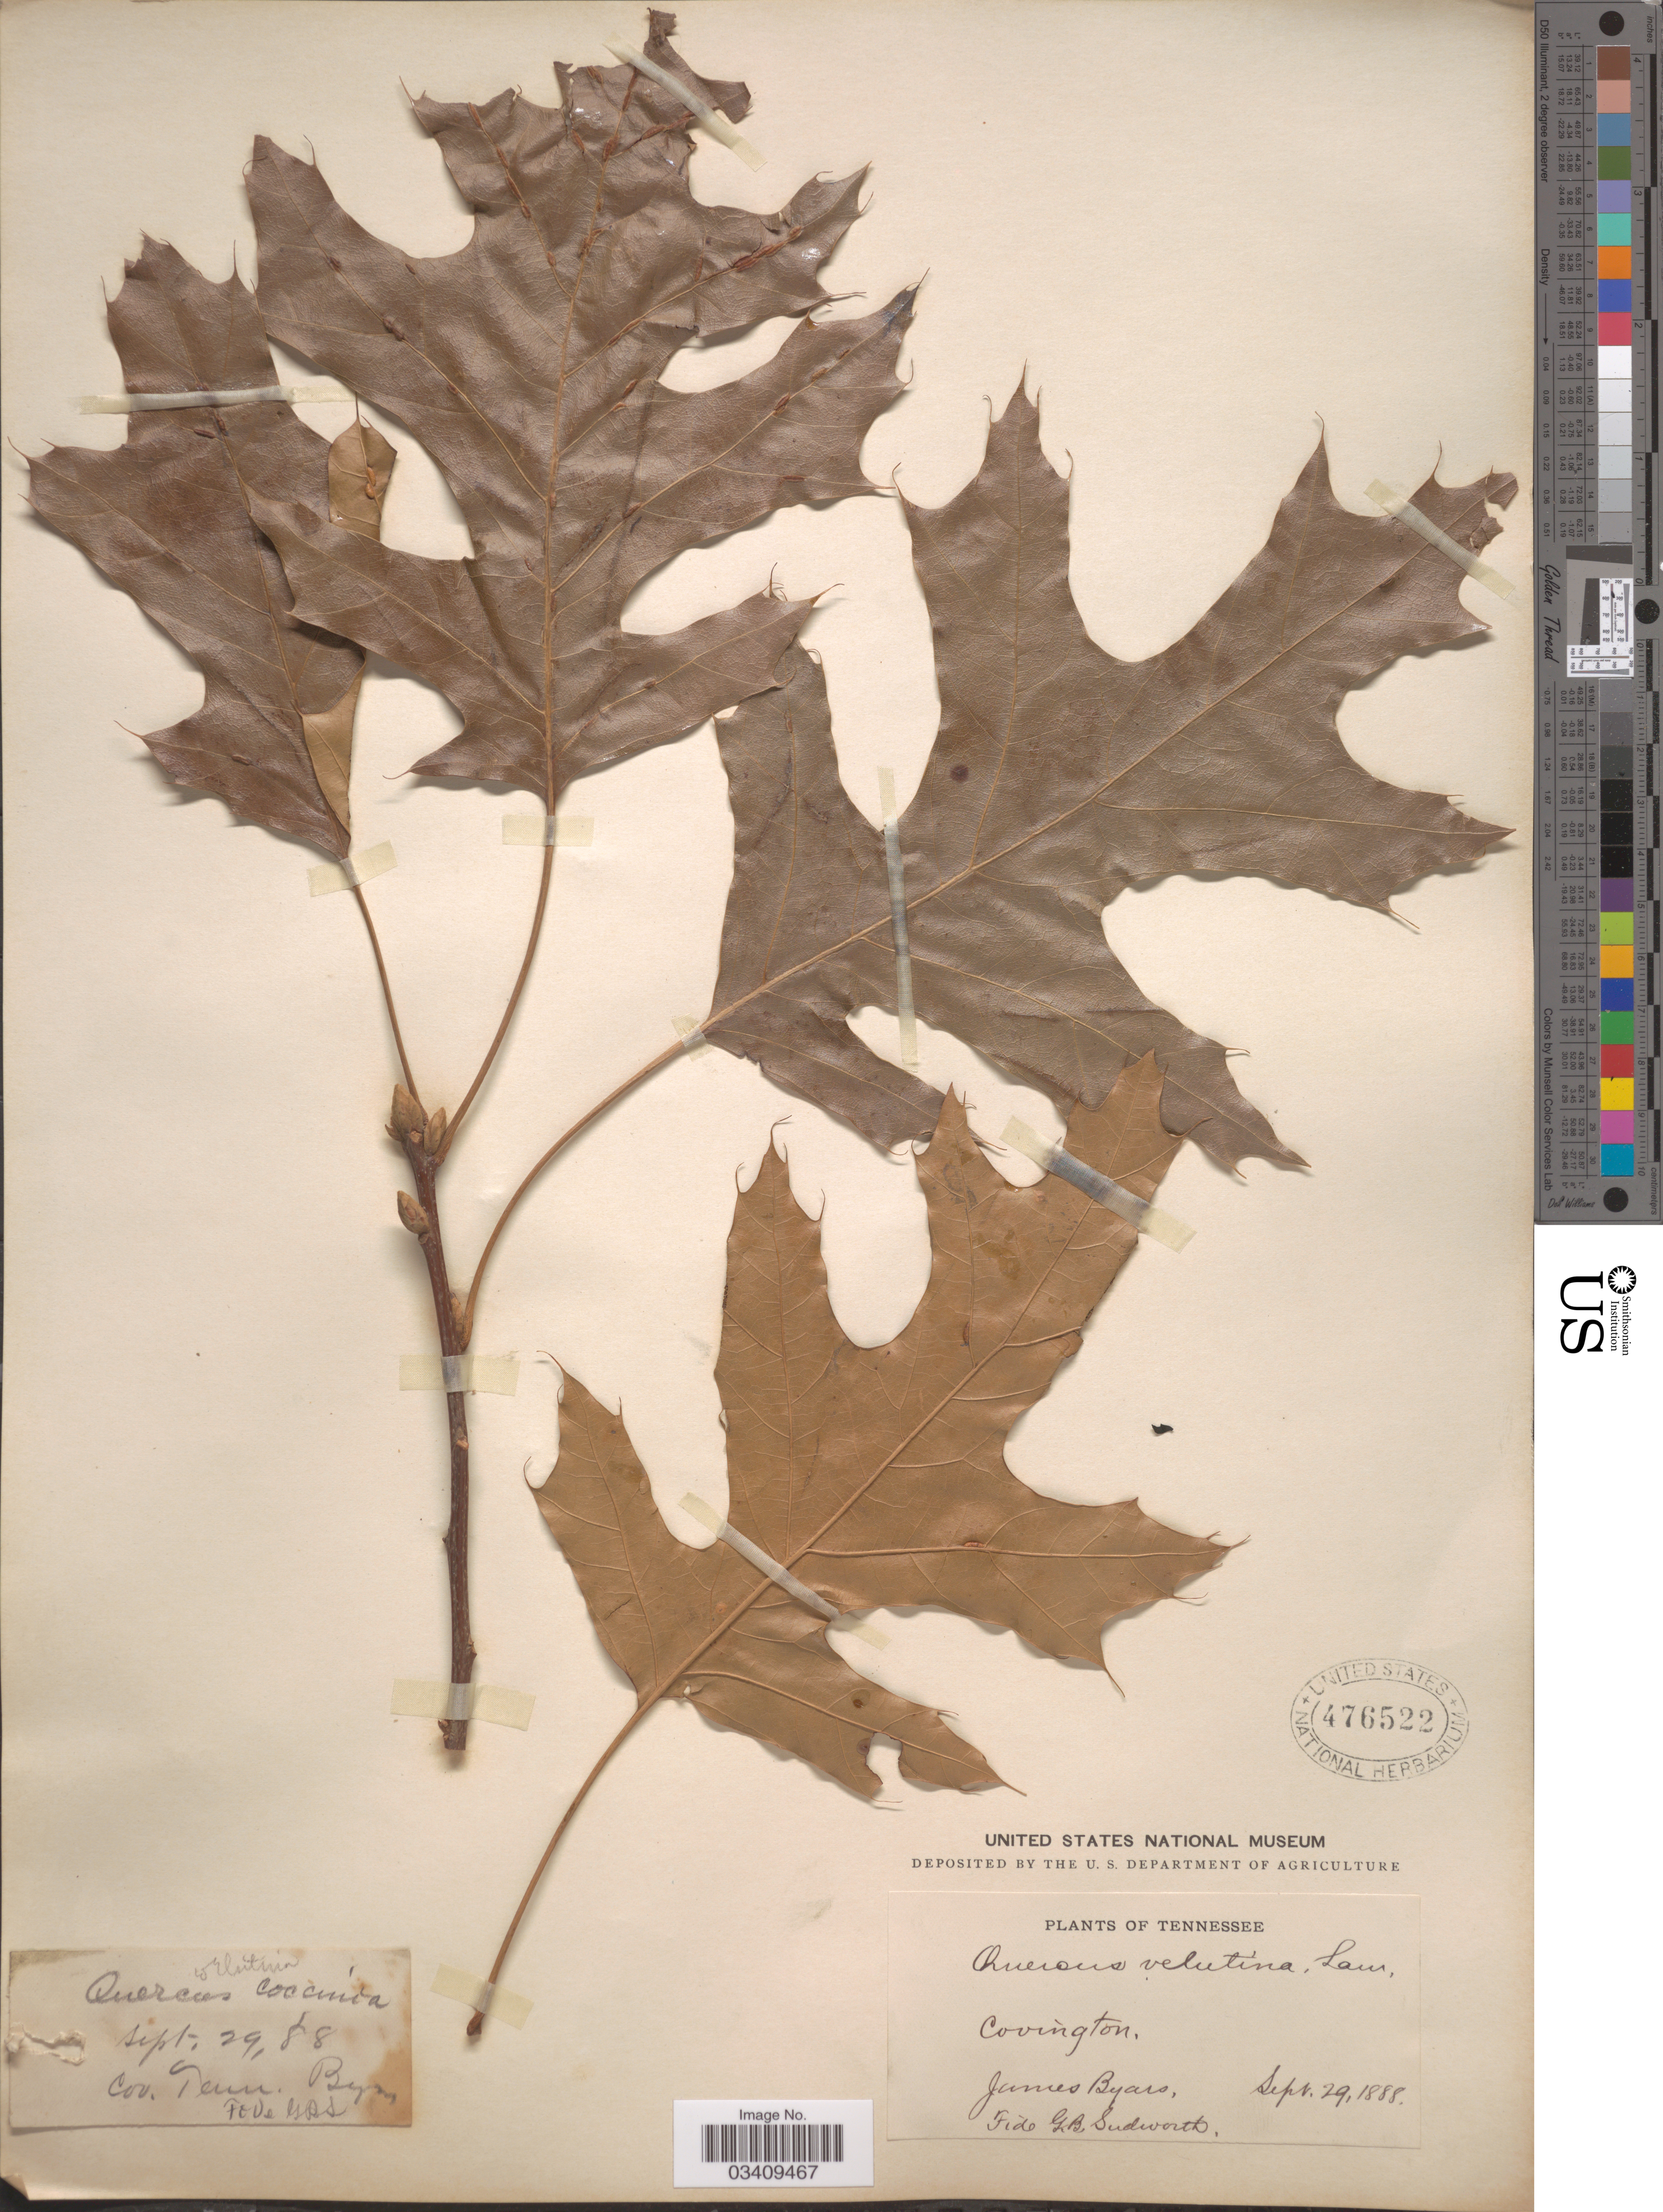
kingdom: Plantae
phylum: Tracheophyta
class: Magnoliopsida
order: Fagales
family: Fagaceae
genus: Quercus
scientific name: Quercus velutina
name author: Lam.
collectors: J. Byars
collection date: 1888-09-29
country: United States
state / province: Tennessee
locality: Covington.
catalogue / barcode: US 476522